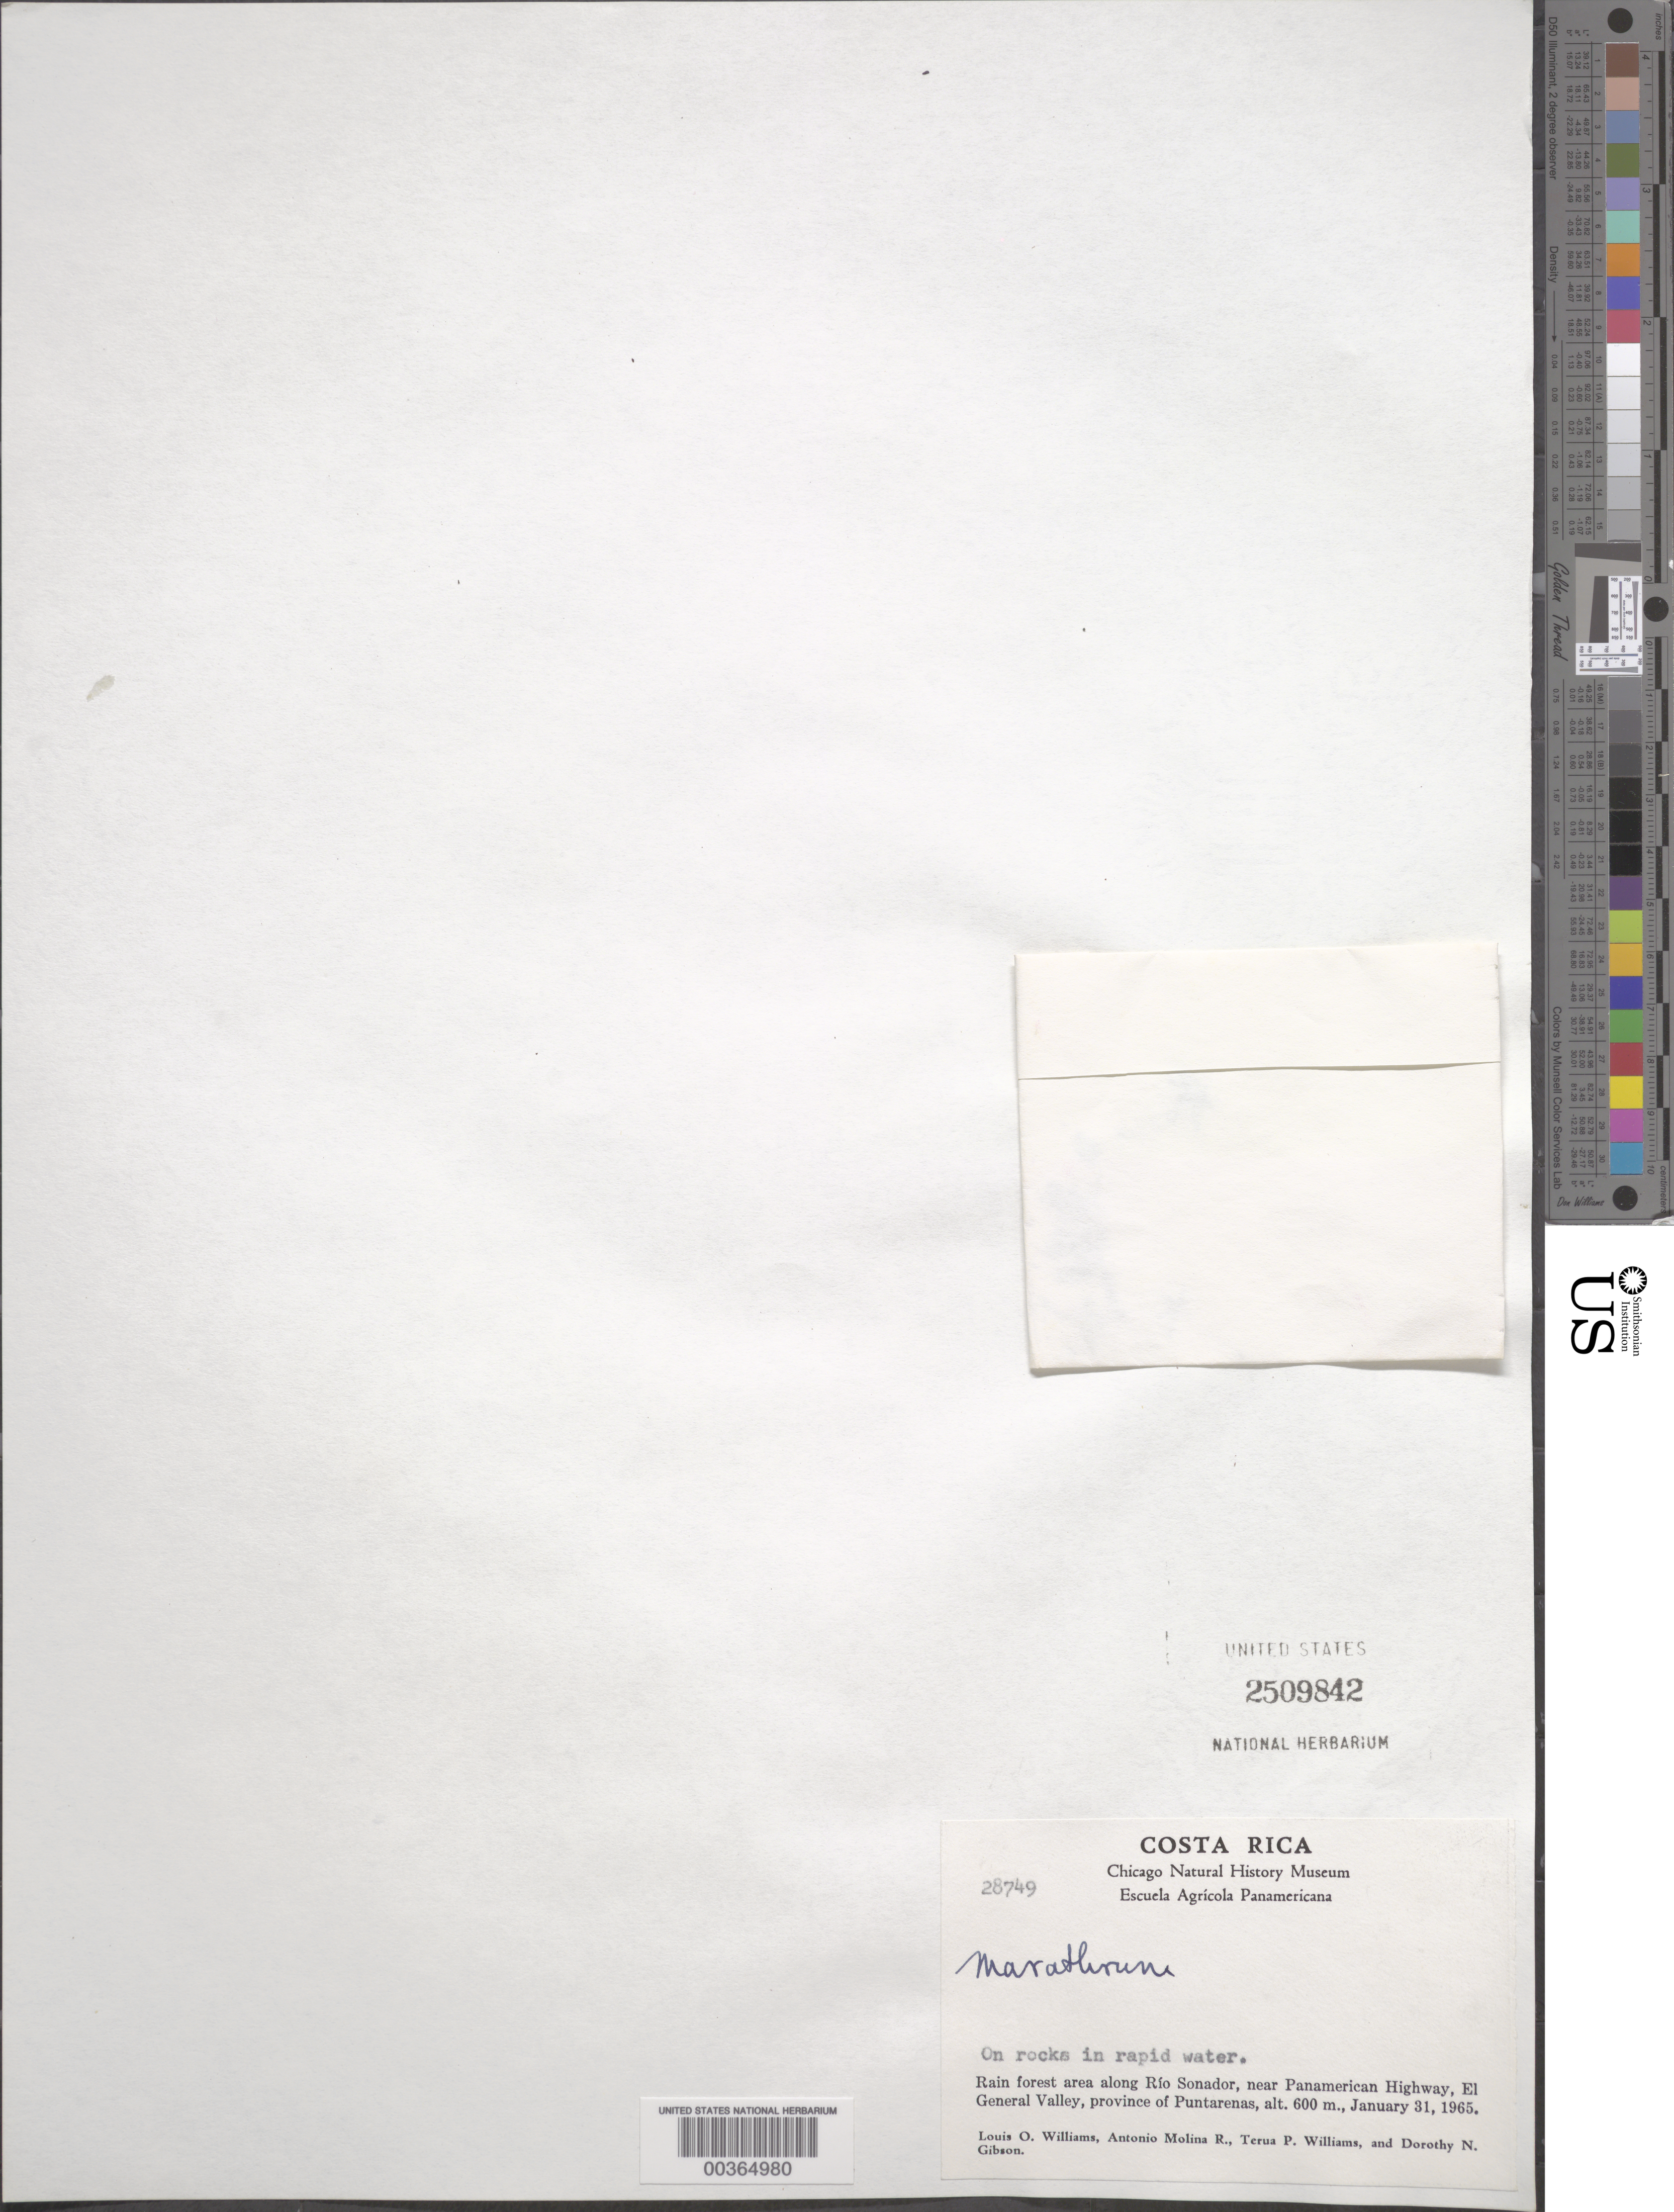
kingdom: Plantae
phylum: Tracheophyta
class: Magnoliopsida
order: Malpighiales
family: Podostemaceae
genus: Marathrum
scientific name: Marathrum sp.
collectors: L. O. Williams, A. Molina R., T. P. Williams & D. N. Gibson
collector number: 28749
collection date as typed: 31 Jan 1965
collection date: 1965-01-31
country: Costa Rica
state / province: Puntarenas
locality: Rio sonador, near pan american hwy, el general valley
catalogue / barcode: US 2509842